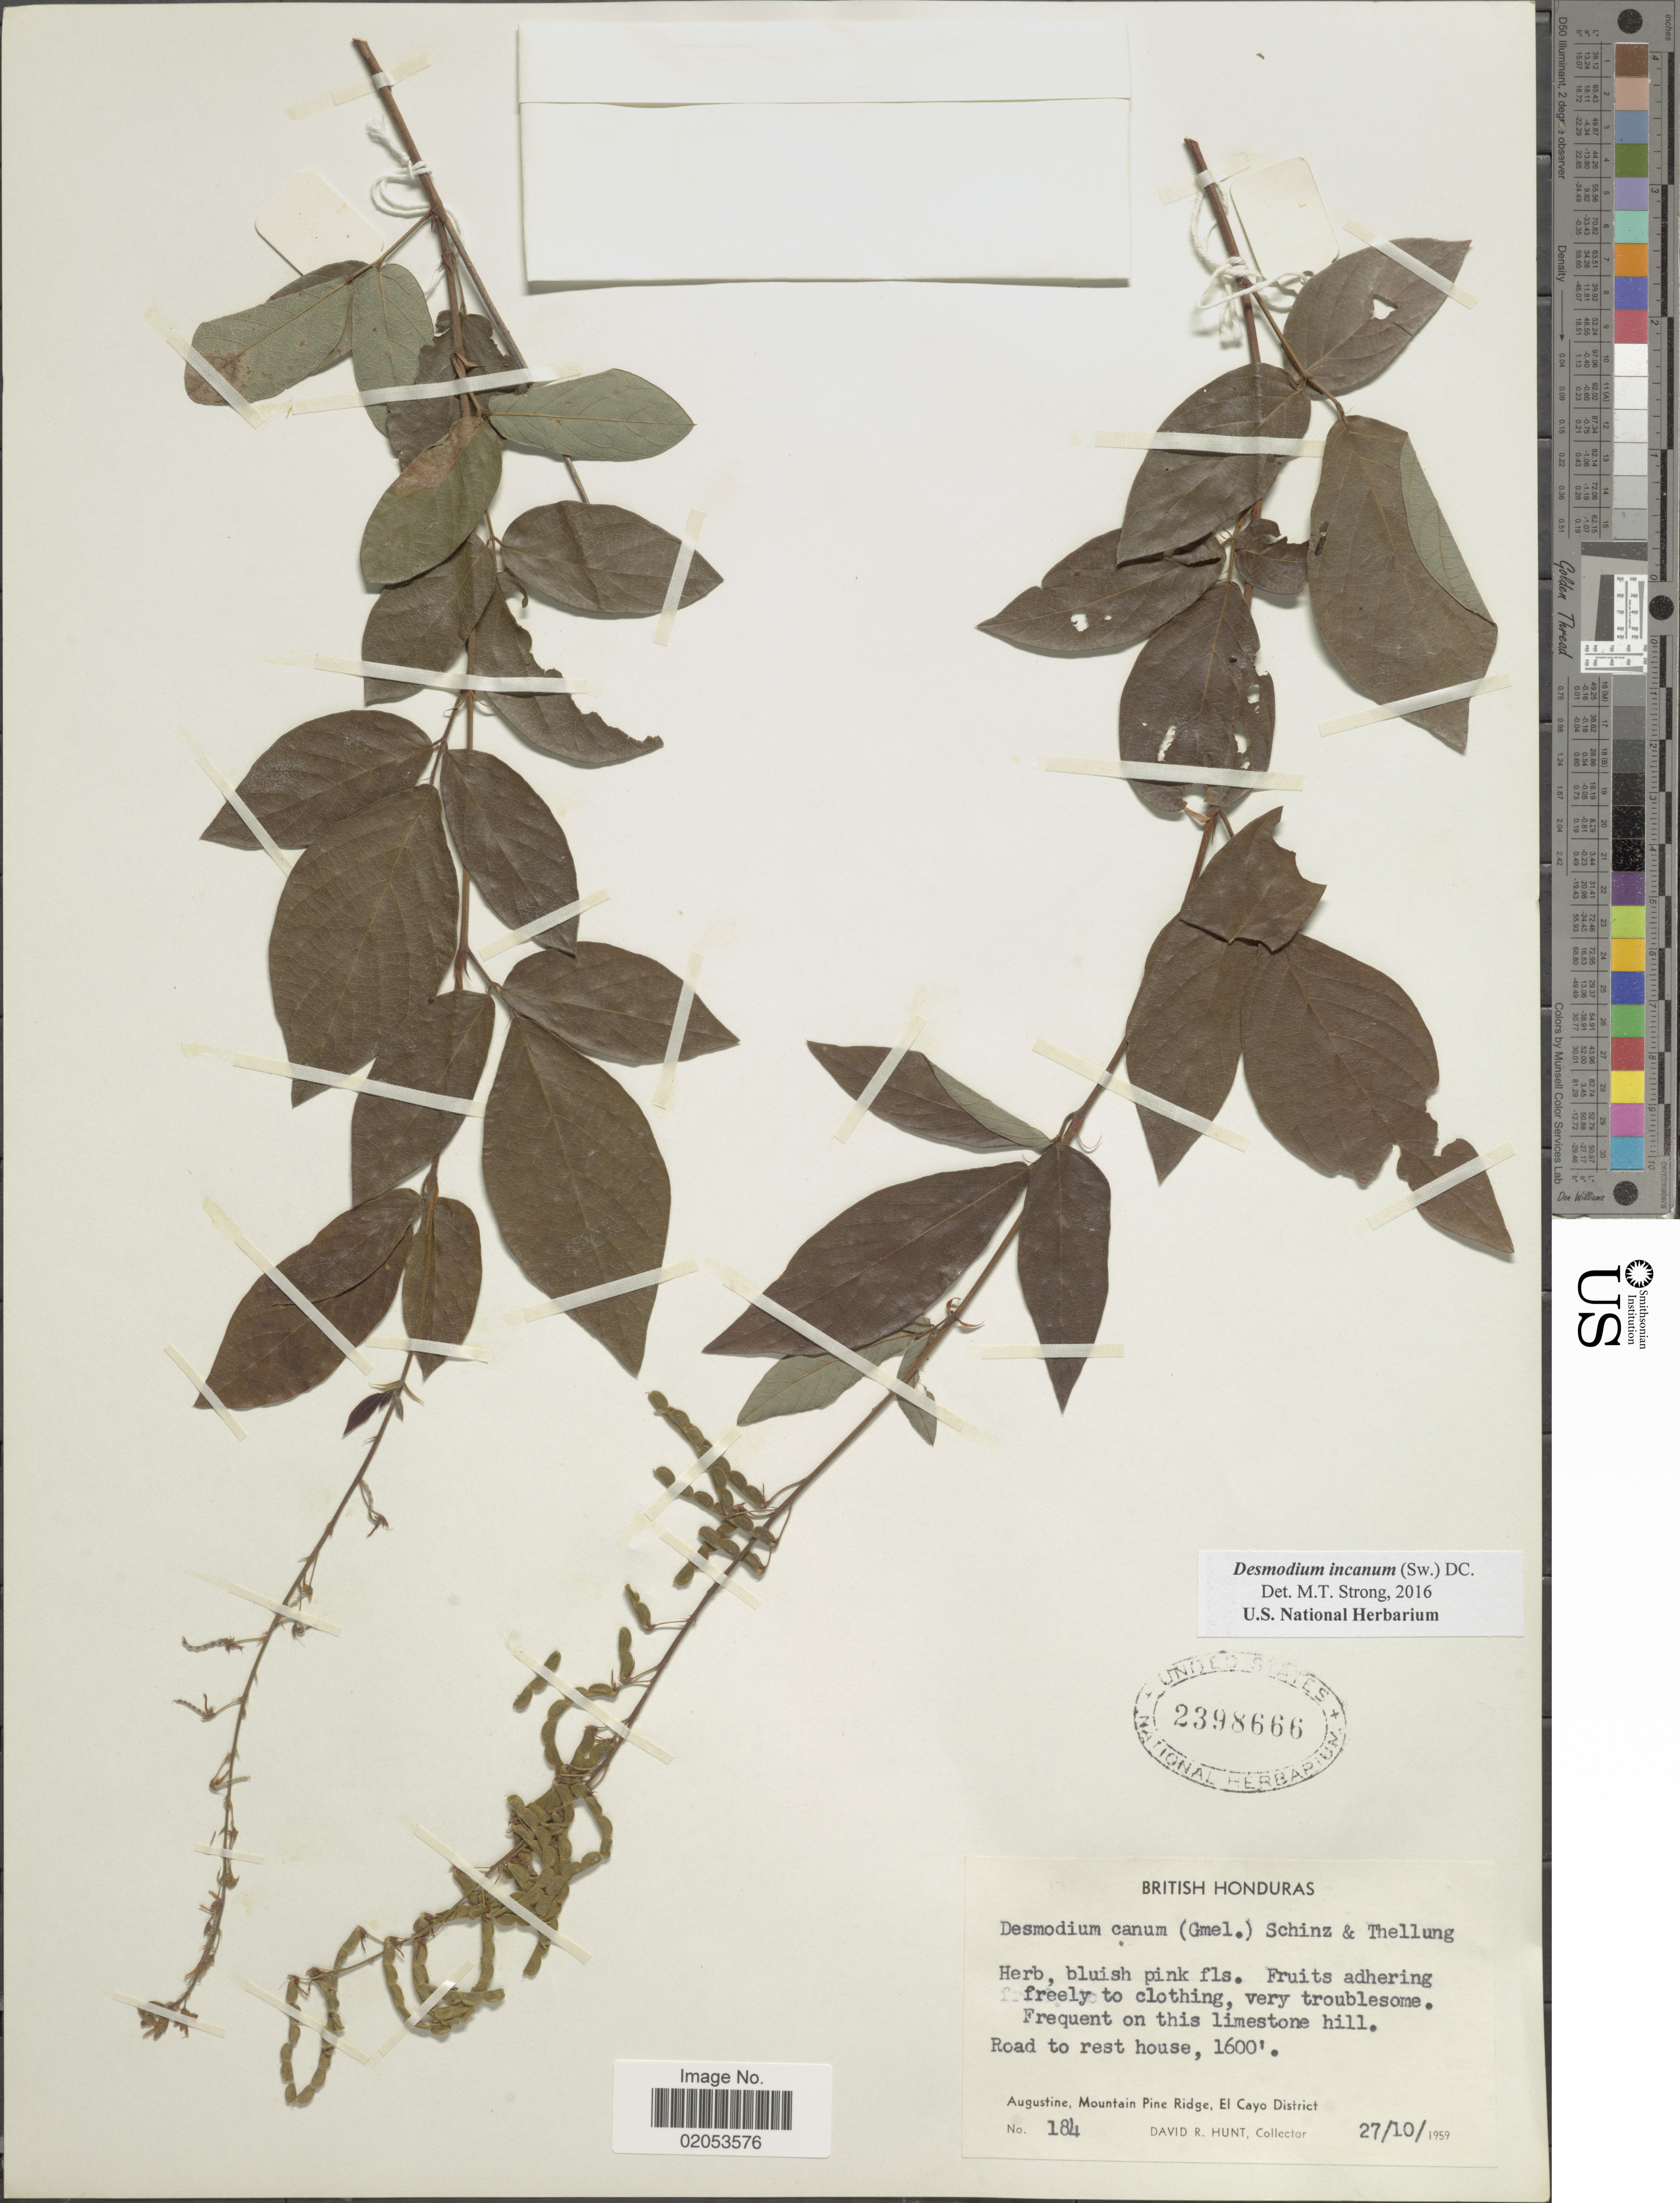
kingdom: Plantae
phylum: Tracheophyta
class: Magnoliopsida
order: Fabales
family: Fabaceae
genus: Desmodium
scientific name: Desmodium incanum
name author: (Sw.) DC.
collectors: D. R. Hunt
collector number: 184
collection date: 1959-10-27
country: Belize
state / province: Cayo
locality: British Honduras, Frequent on this limestone hill, road to rest house, Augustine, Mountain Pine Ridge, El Cayo District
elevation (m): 488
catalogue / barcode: US 2398666